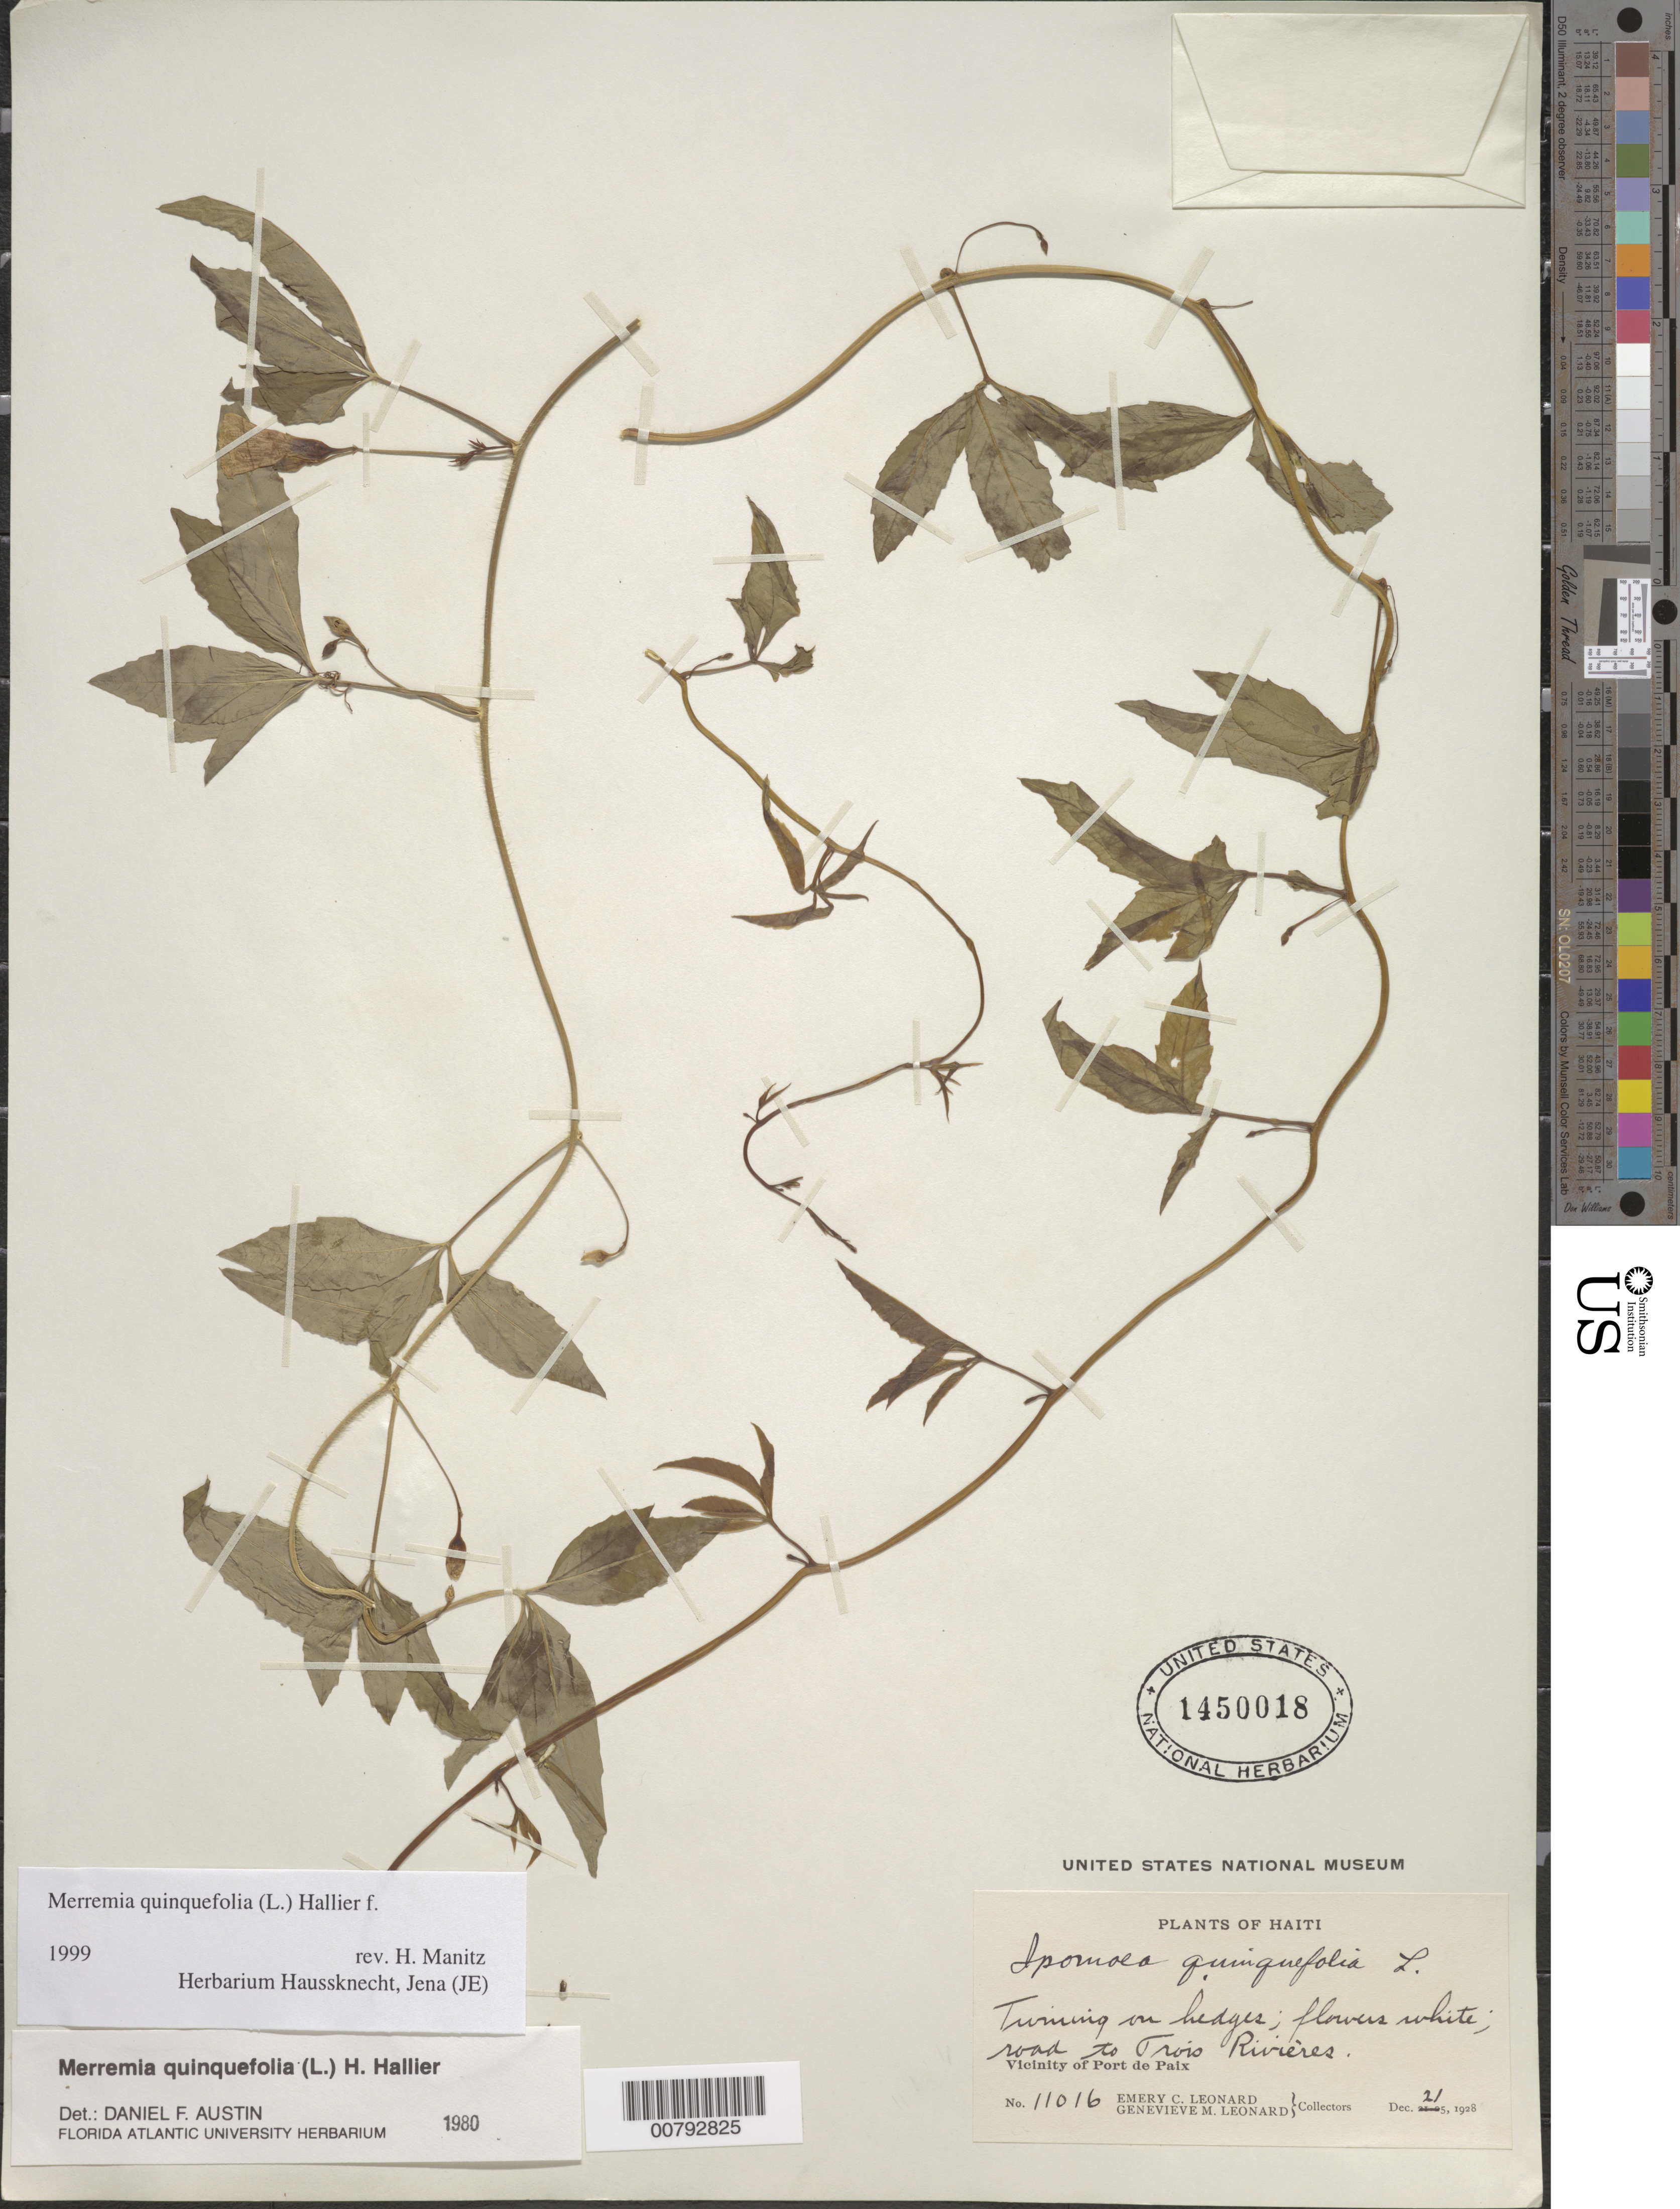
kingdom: Plantae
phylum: Tracheophyta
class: Magnoliopsida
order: Solanales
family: Convolvulaceae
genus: Distimake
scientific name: Distimake quinquefolius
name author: (L.) A. R. Simões & Staples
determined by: Strong, Mark T., (BOT), Smithsonian Institution - National Museum of Natural History (UNITED STATES)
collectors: E. C. Leonard & G. M. Leonard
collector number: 11016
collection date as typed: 21 Dec 1928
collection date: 1928-12-21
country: Haiti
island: Hispaniola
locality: Vicinity of Port de Paix, road to Trois Riviéres.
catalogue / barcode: US 1450018